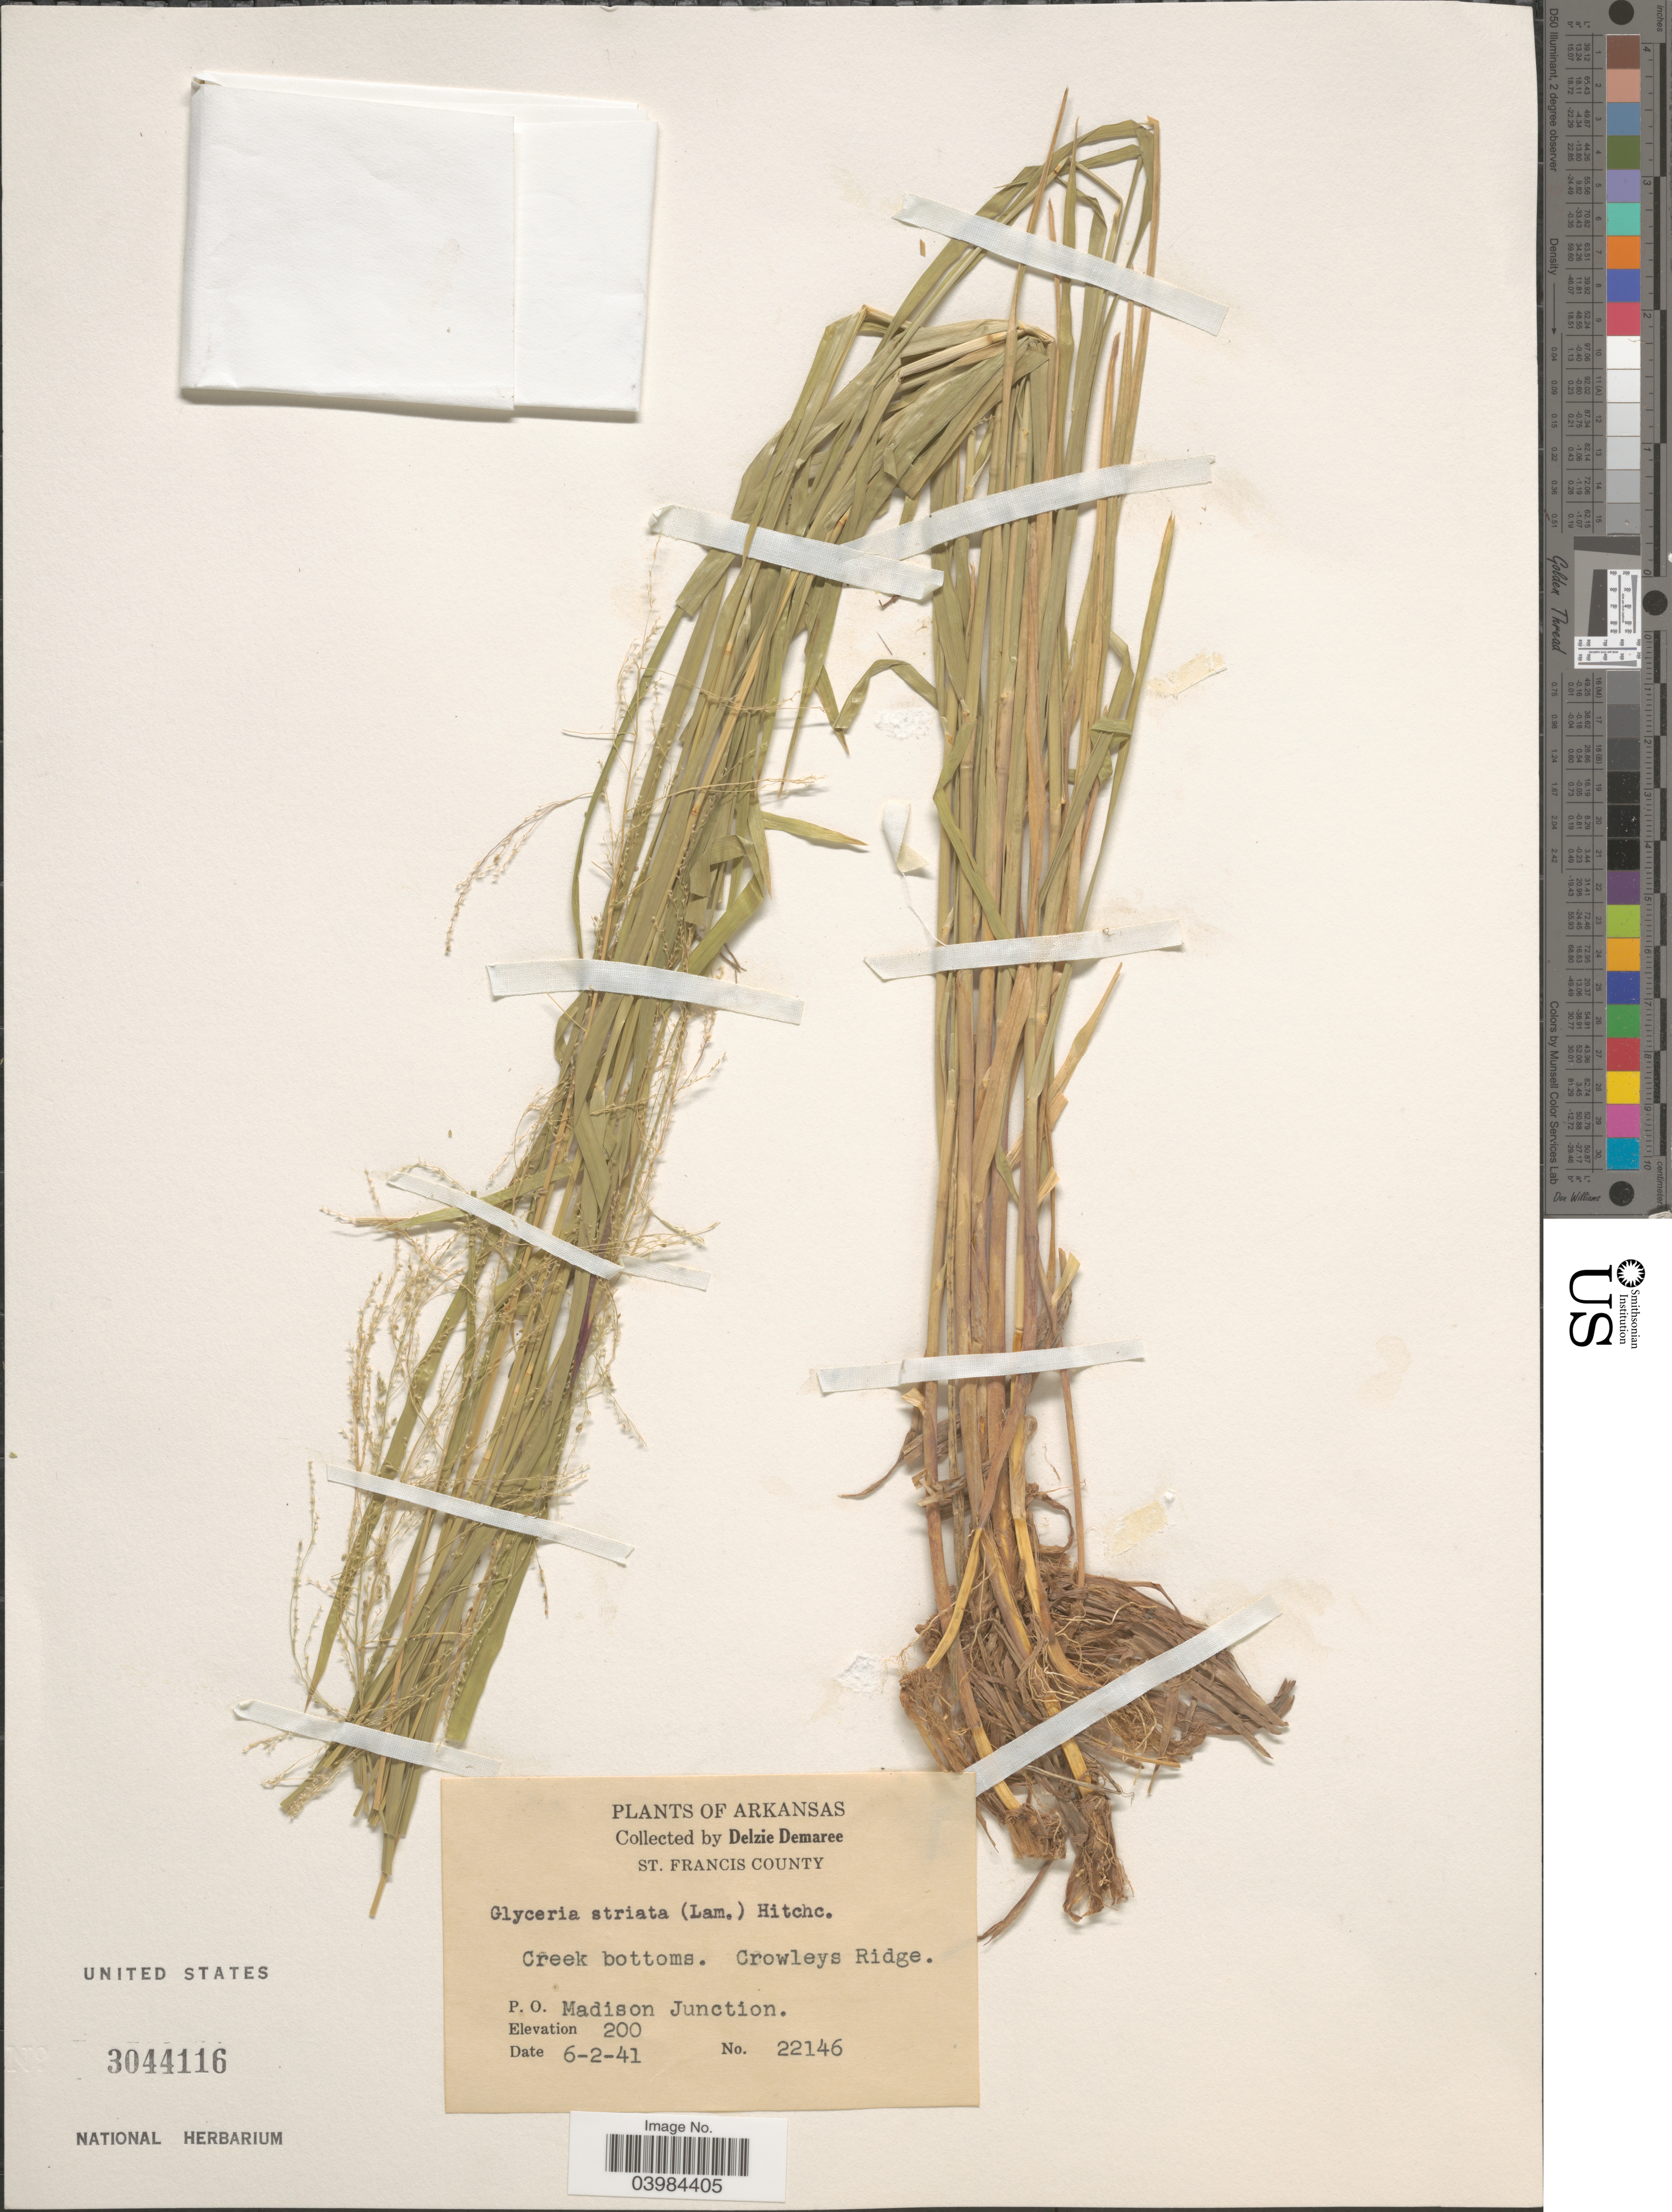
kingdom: Plantae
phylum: Tracheophyta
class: Liliopsida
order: Poales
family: Poaceae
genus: Glyceria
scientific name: Glyceria striata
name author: (Lam.) Hitchc.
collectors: D. Demaree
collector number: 22146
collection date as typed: Transcribed d/m/y: 2/6/41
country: United States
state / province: Arkansas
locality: St. Francis County. Creek bottoms. Crowleys Ridge. P. O. Madison Junction.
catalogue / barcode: US 3044116